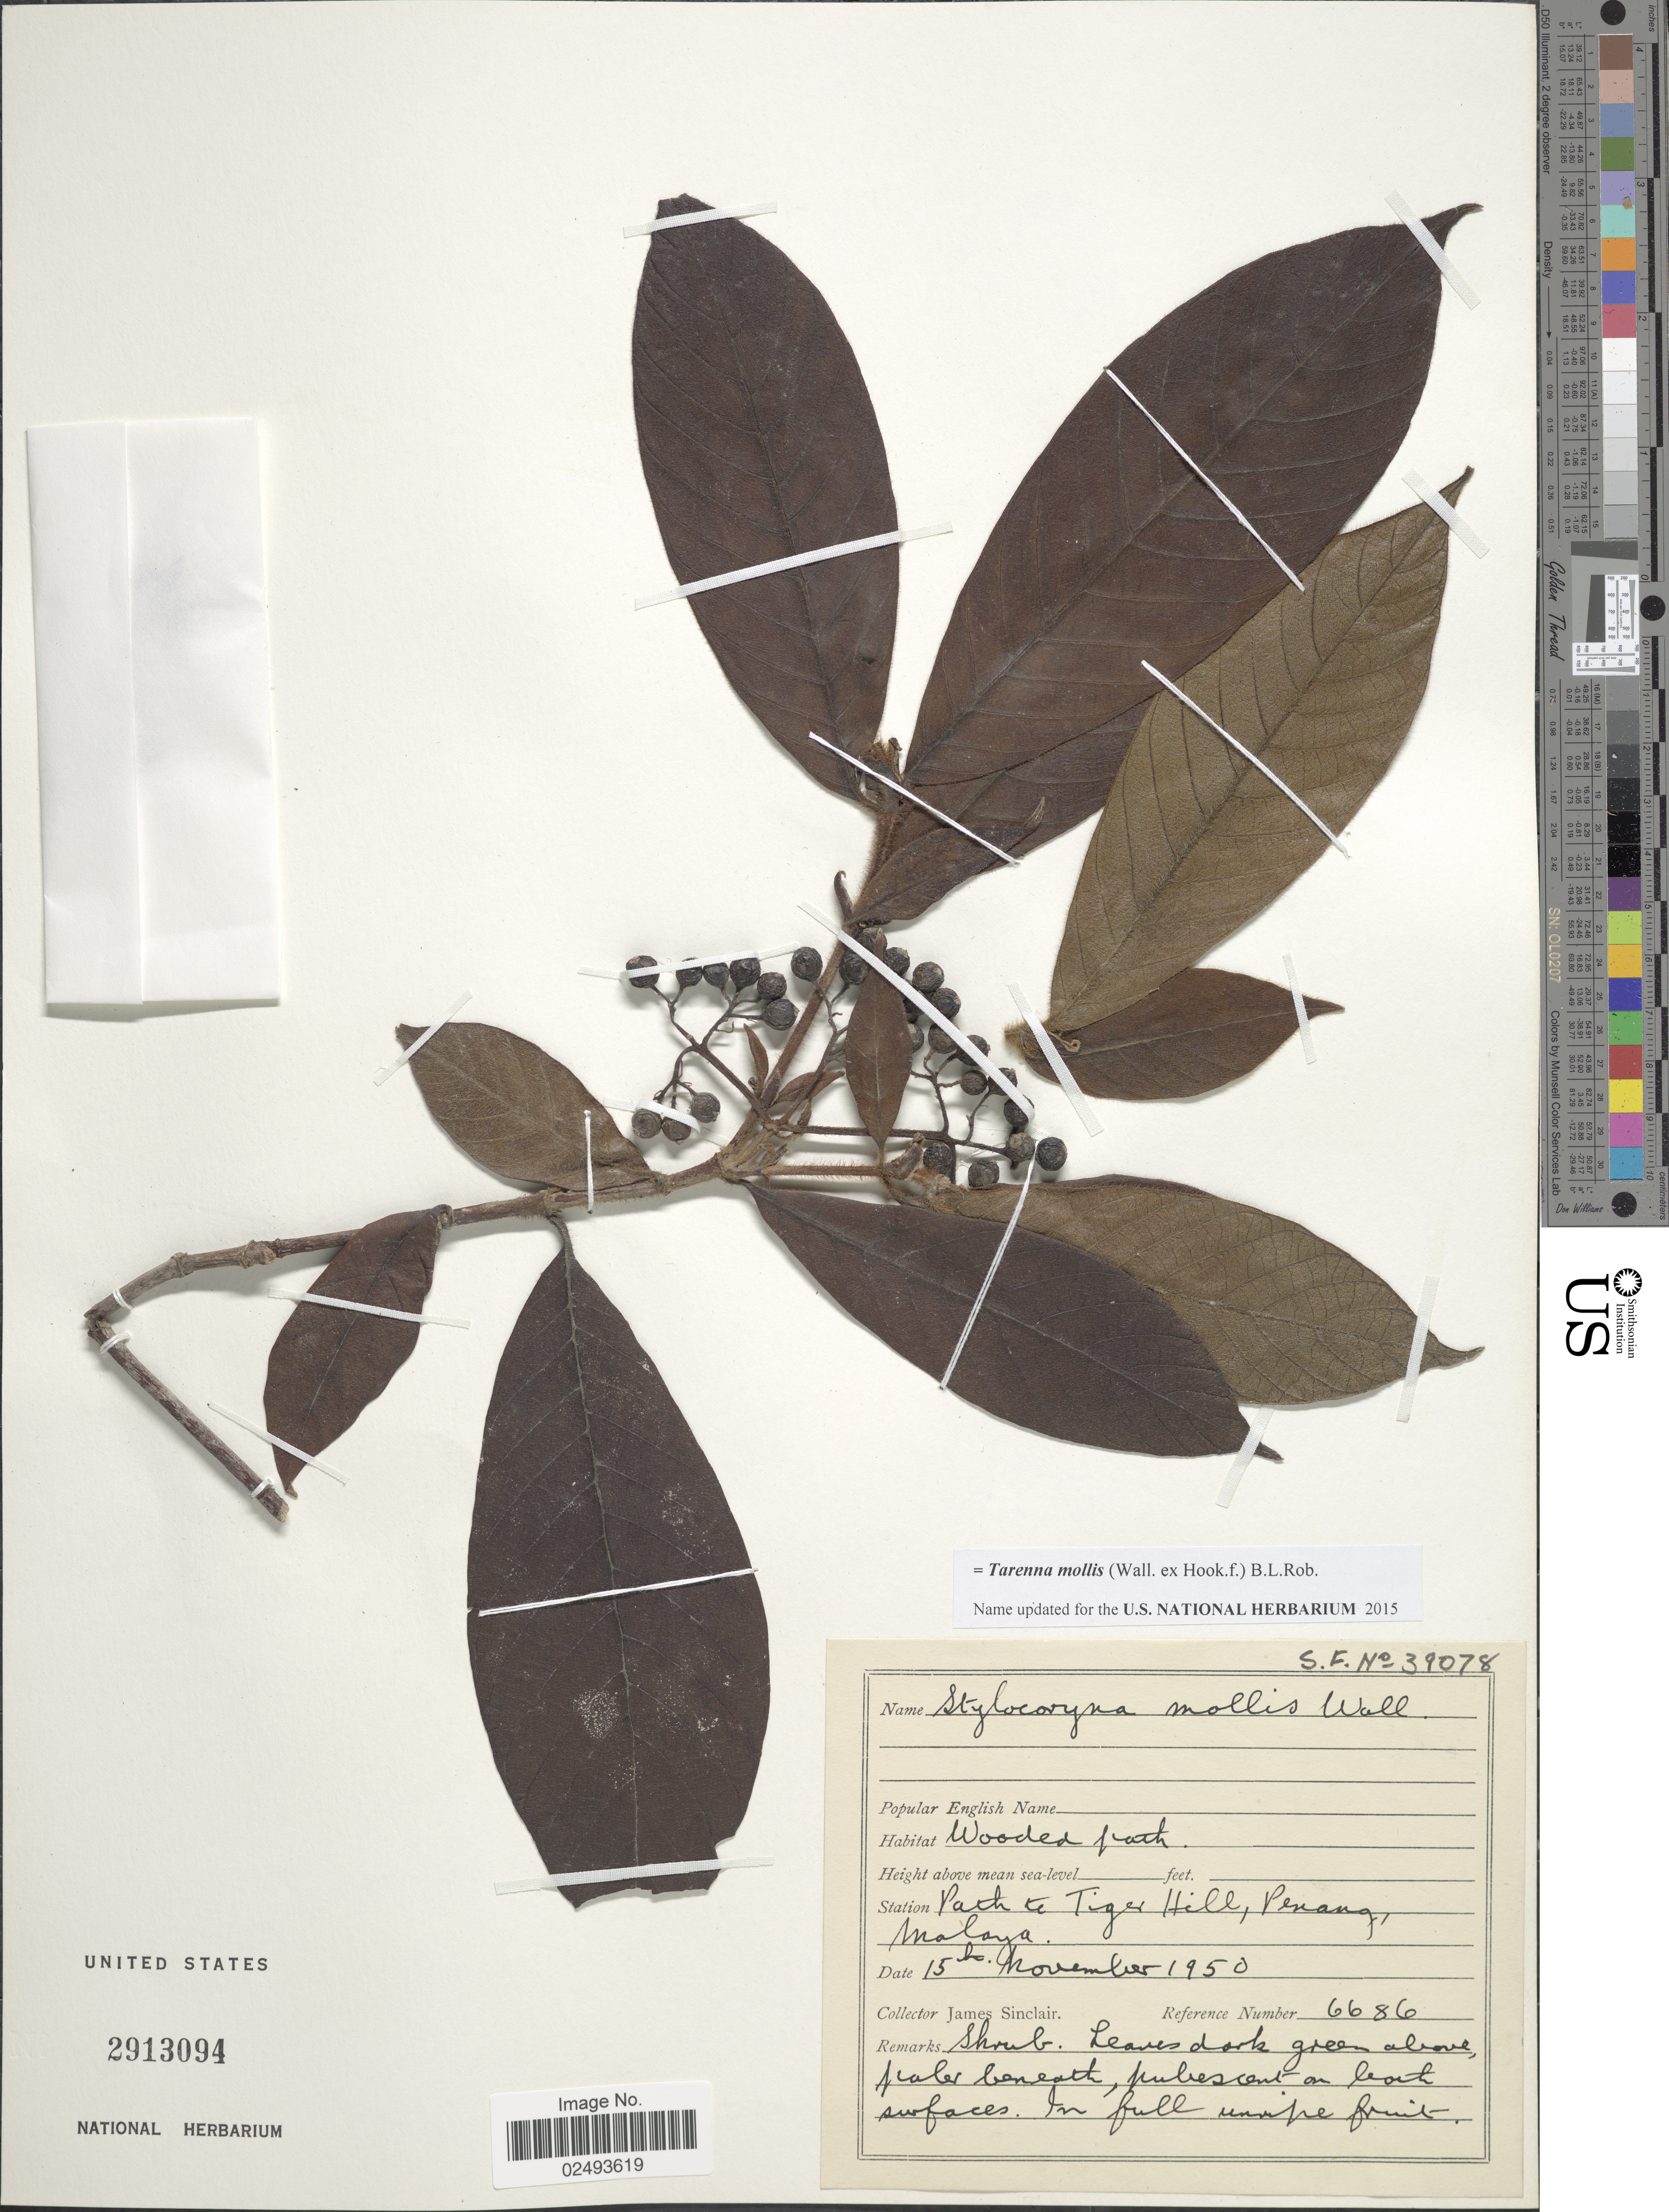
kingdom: Plantae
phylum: Tracheophyta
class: Magnoliopsida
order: Gentianales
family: Rubiaceae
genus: Tarenna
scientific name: Tarenna mollis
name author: (Wall. ex Hook. f.) B.L. Rob.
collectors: J. Sinclair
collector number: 6686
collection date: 1950-11-15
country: Malaysia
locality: Path to Tiger Hill, Penang, Malaya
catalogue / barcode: US 2913094